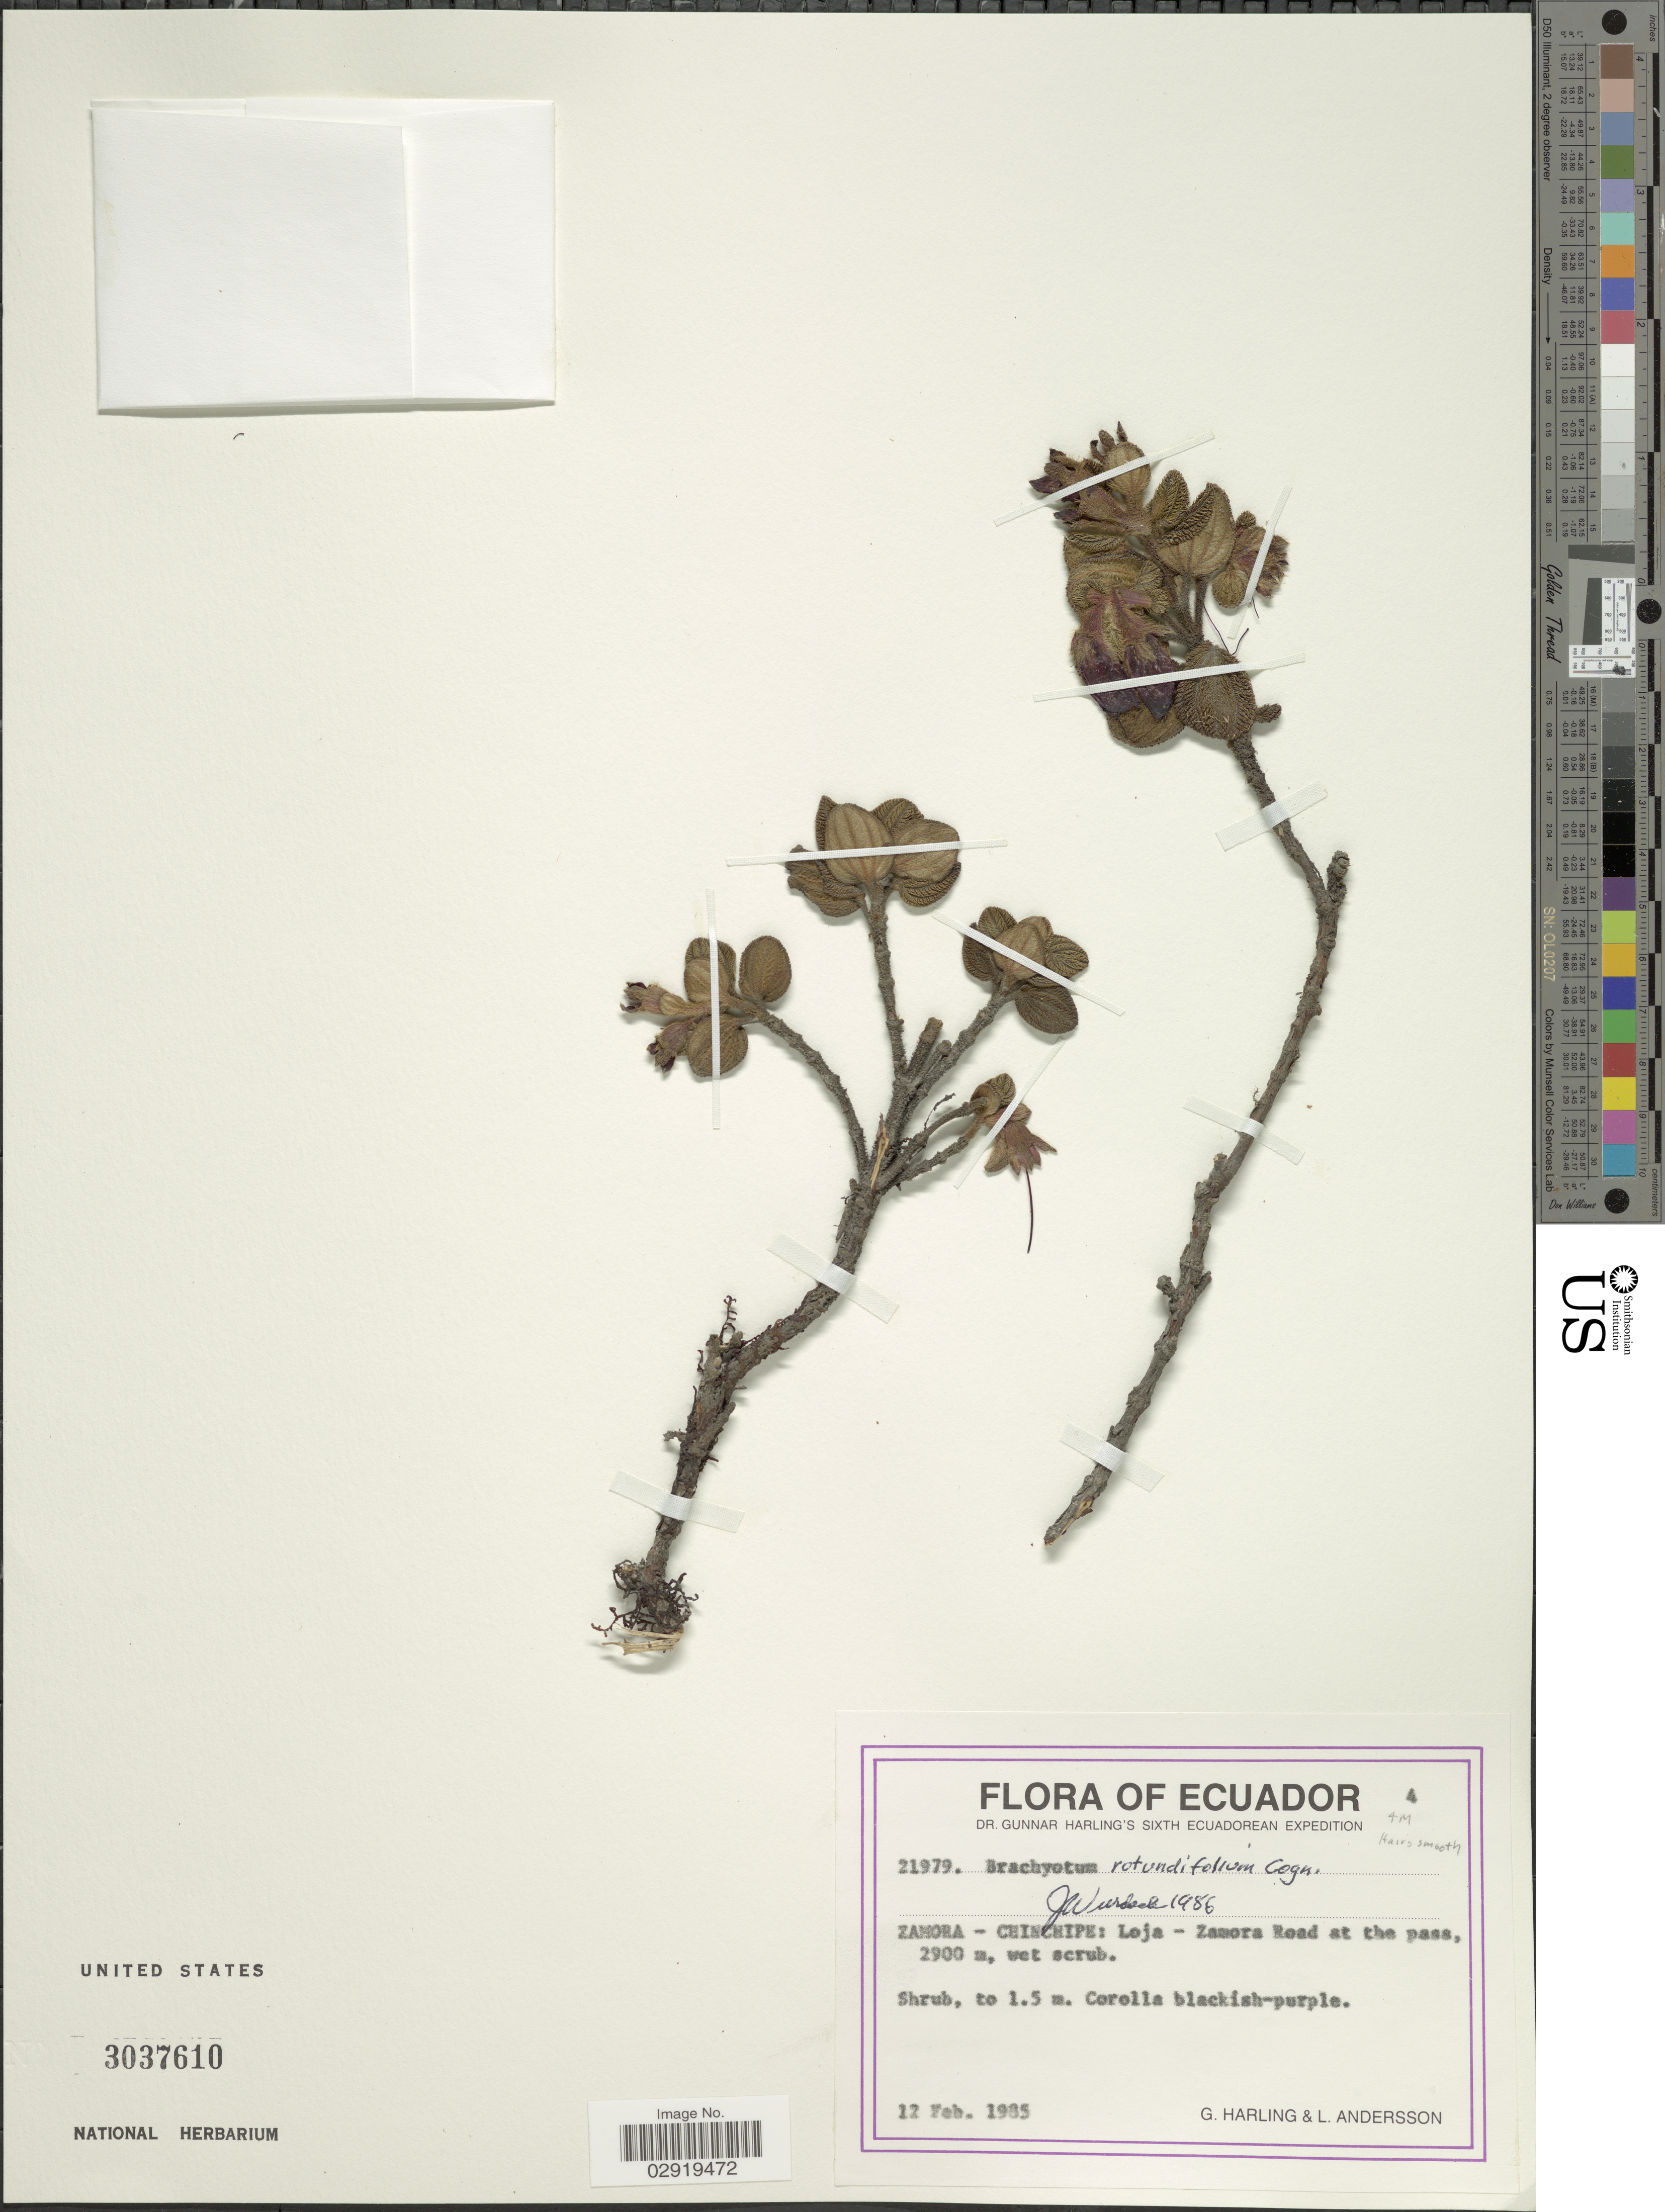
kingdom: Plantae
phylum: Tracheophyta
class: Magnoliopsida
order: Myrtales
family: Melastomataceae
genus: Brachyotum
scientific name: Brachyotum rotundifolium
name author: Cogn.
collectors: G. Harling & L. Andersson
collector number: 21979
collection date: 1985-02-12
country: Ecuador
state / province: Zamora-Chinchipe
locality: Loja - Zamora Road at the pass.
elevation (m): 2900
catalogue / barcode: US 3037610